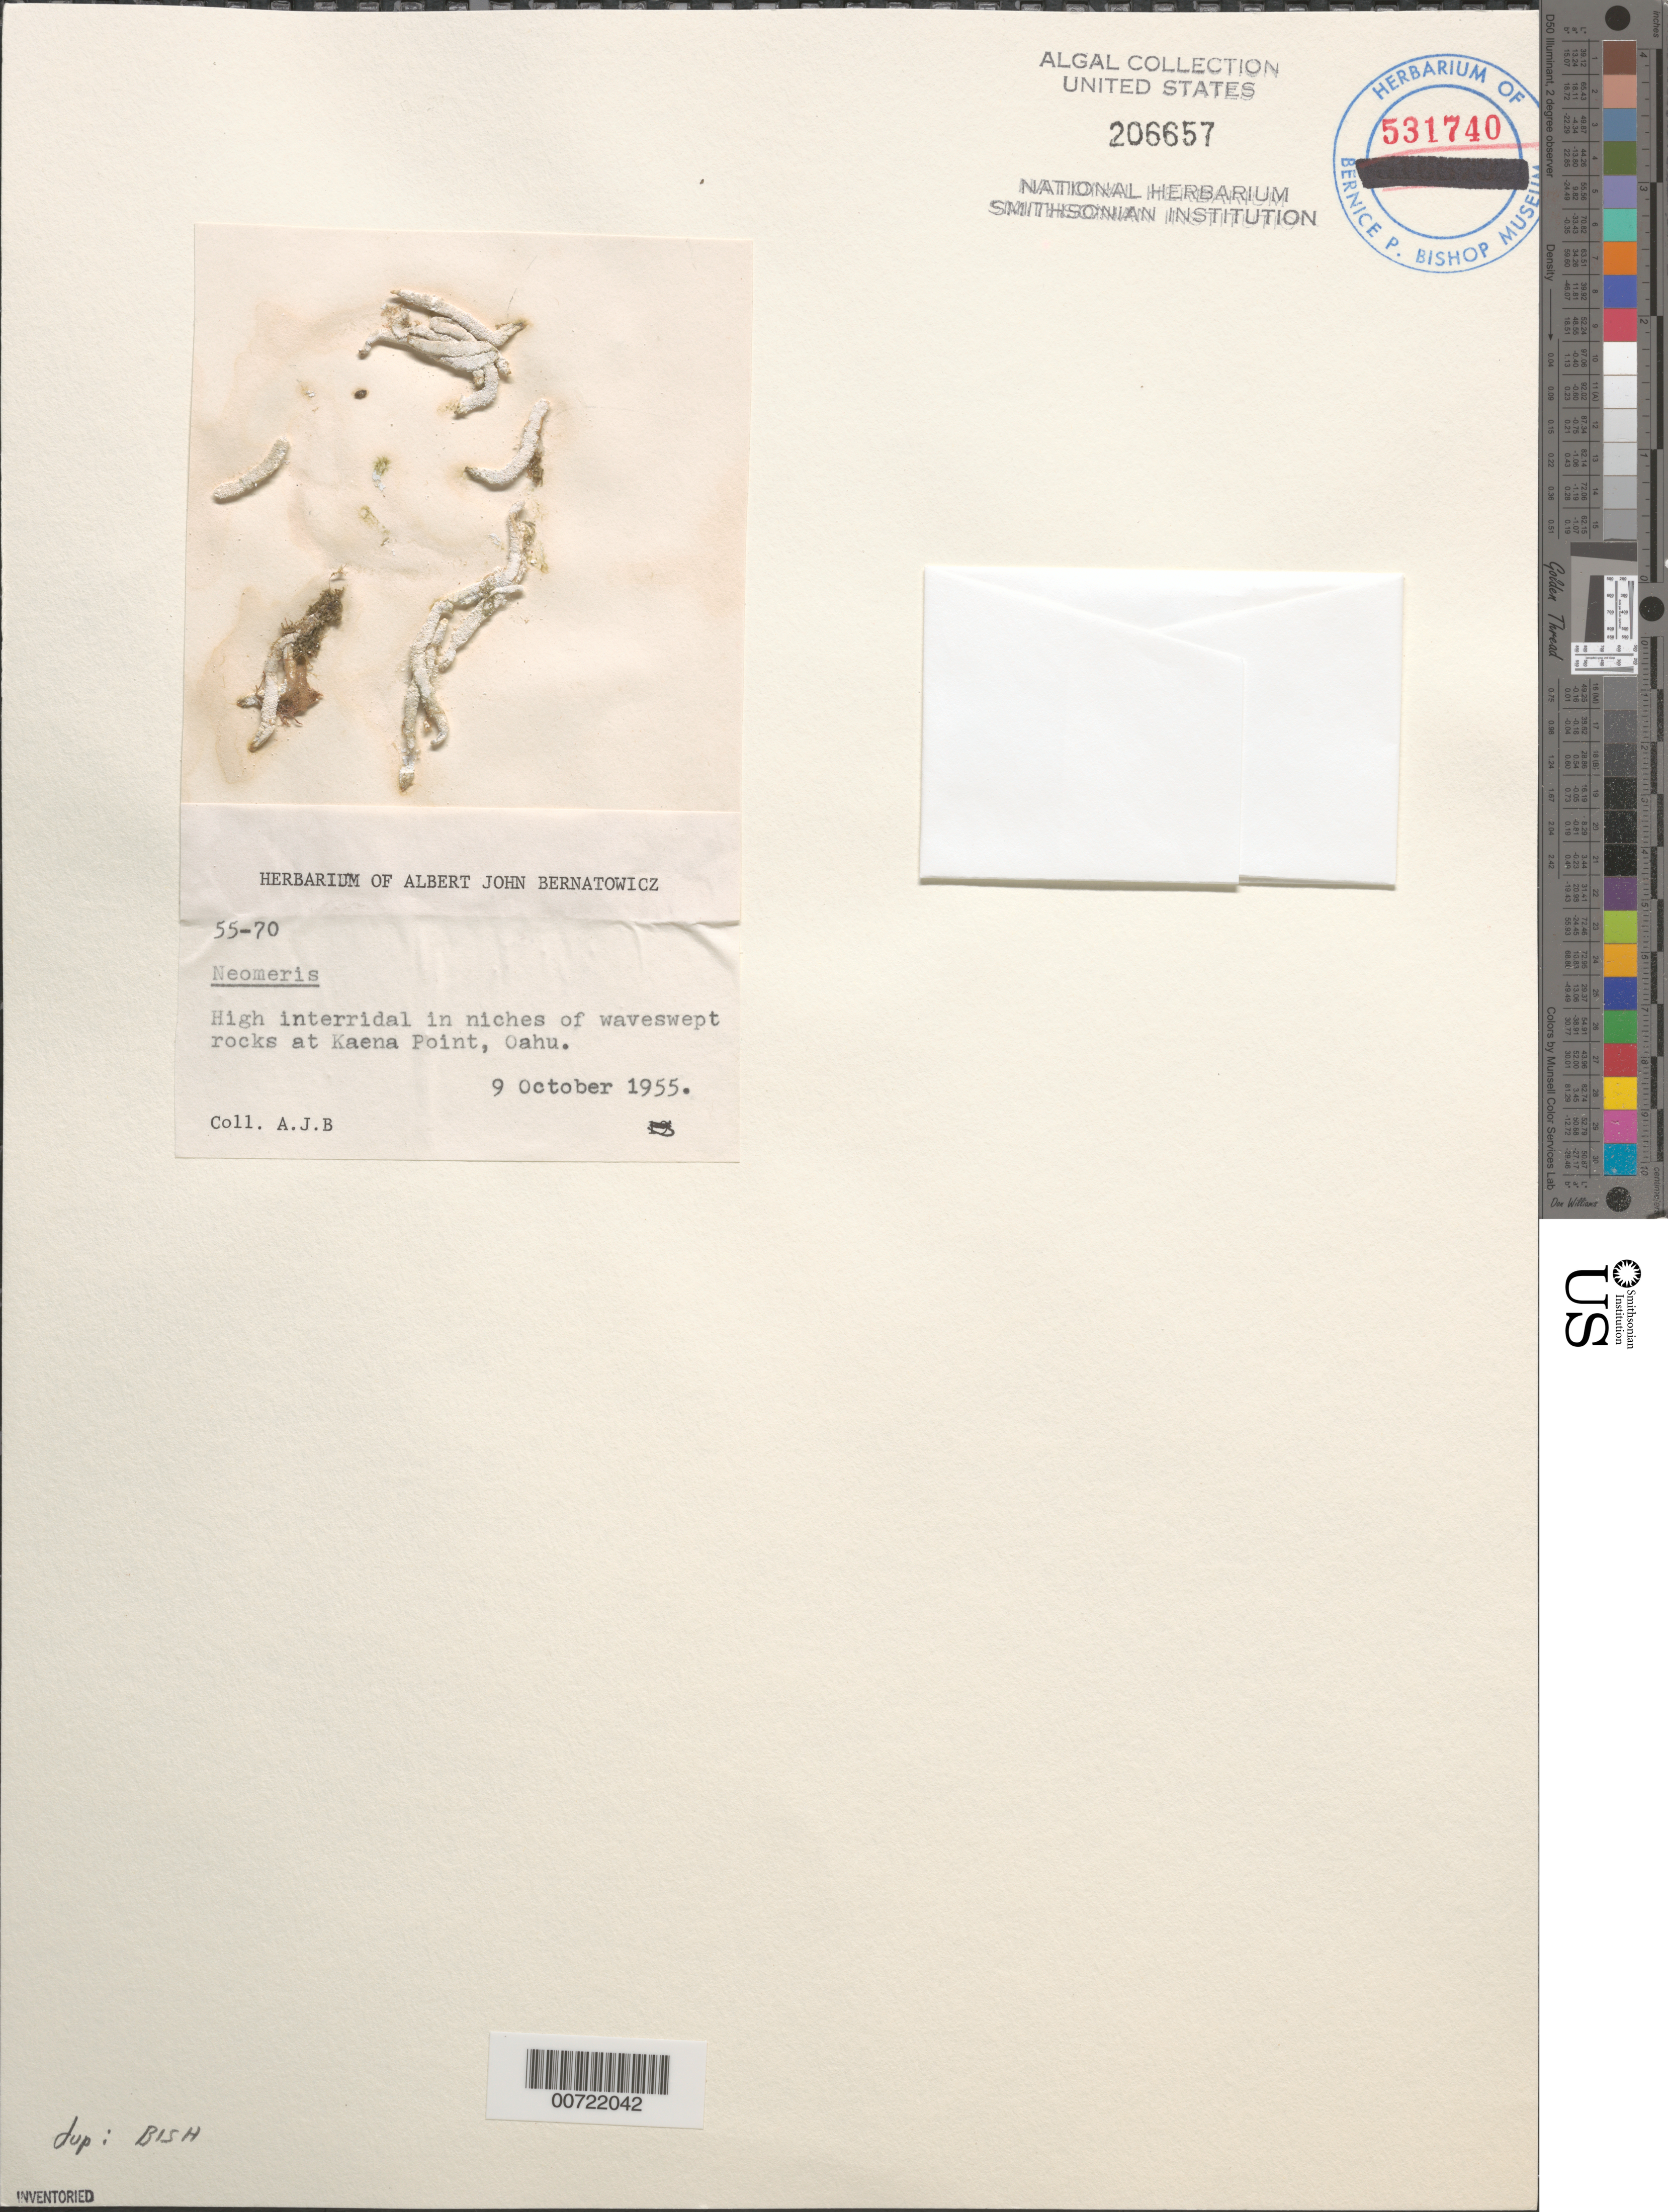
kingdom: Plantae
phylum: Chlorophyta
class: Ulvophyceae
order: Dasycladales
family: Dasycladaceae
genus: Neomeris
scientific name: Neomeris sp.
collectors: A. Bernatowicz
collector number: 55-70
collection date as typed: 09 Oct 1955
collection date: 1955-10-09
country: United States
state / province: Hawaii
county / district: Honolulu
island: Oahu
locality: Ka'ena Point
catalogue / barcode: US 206657